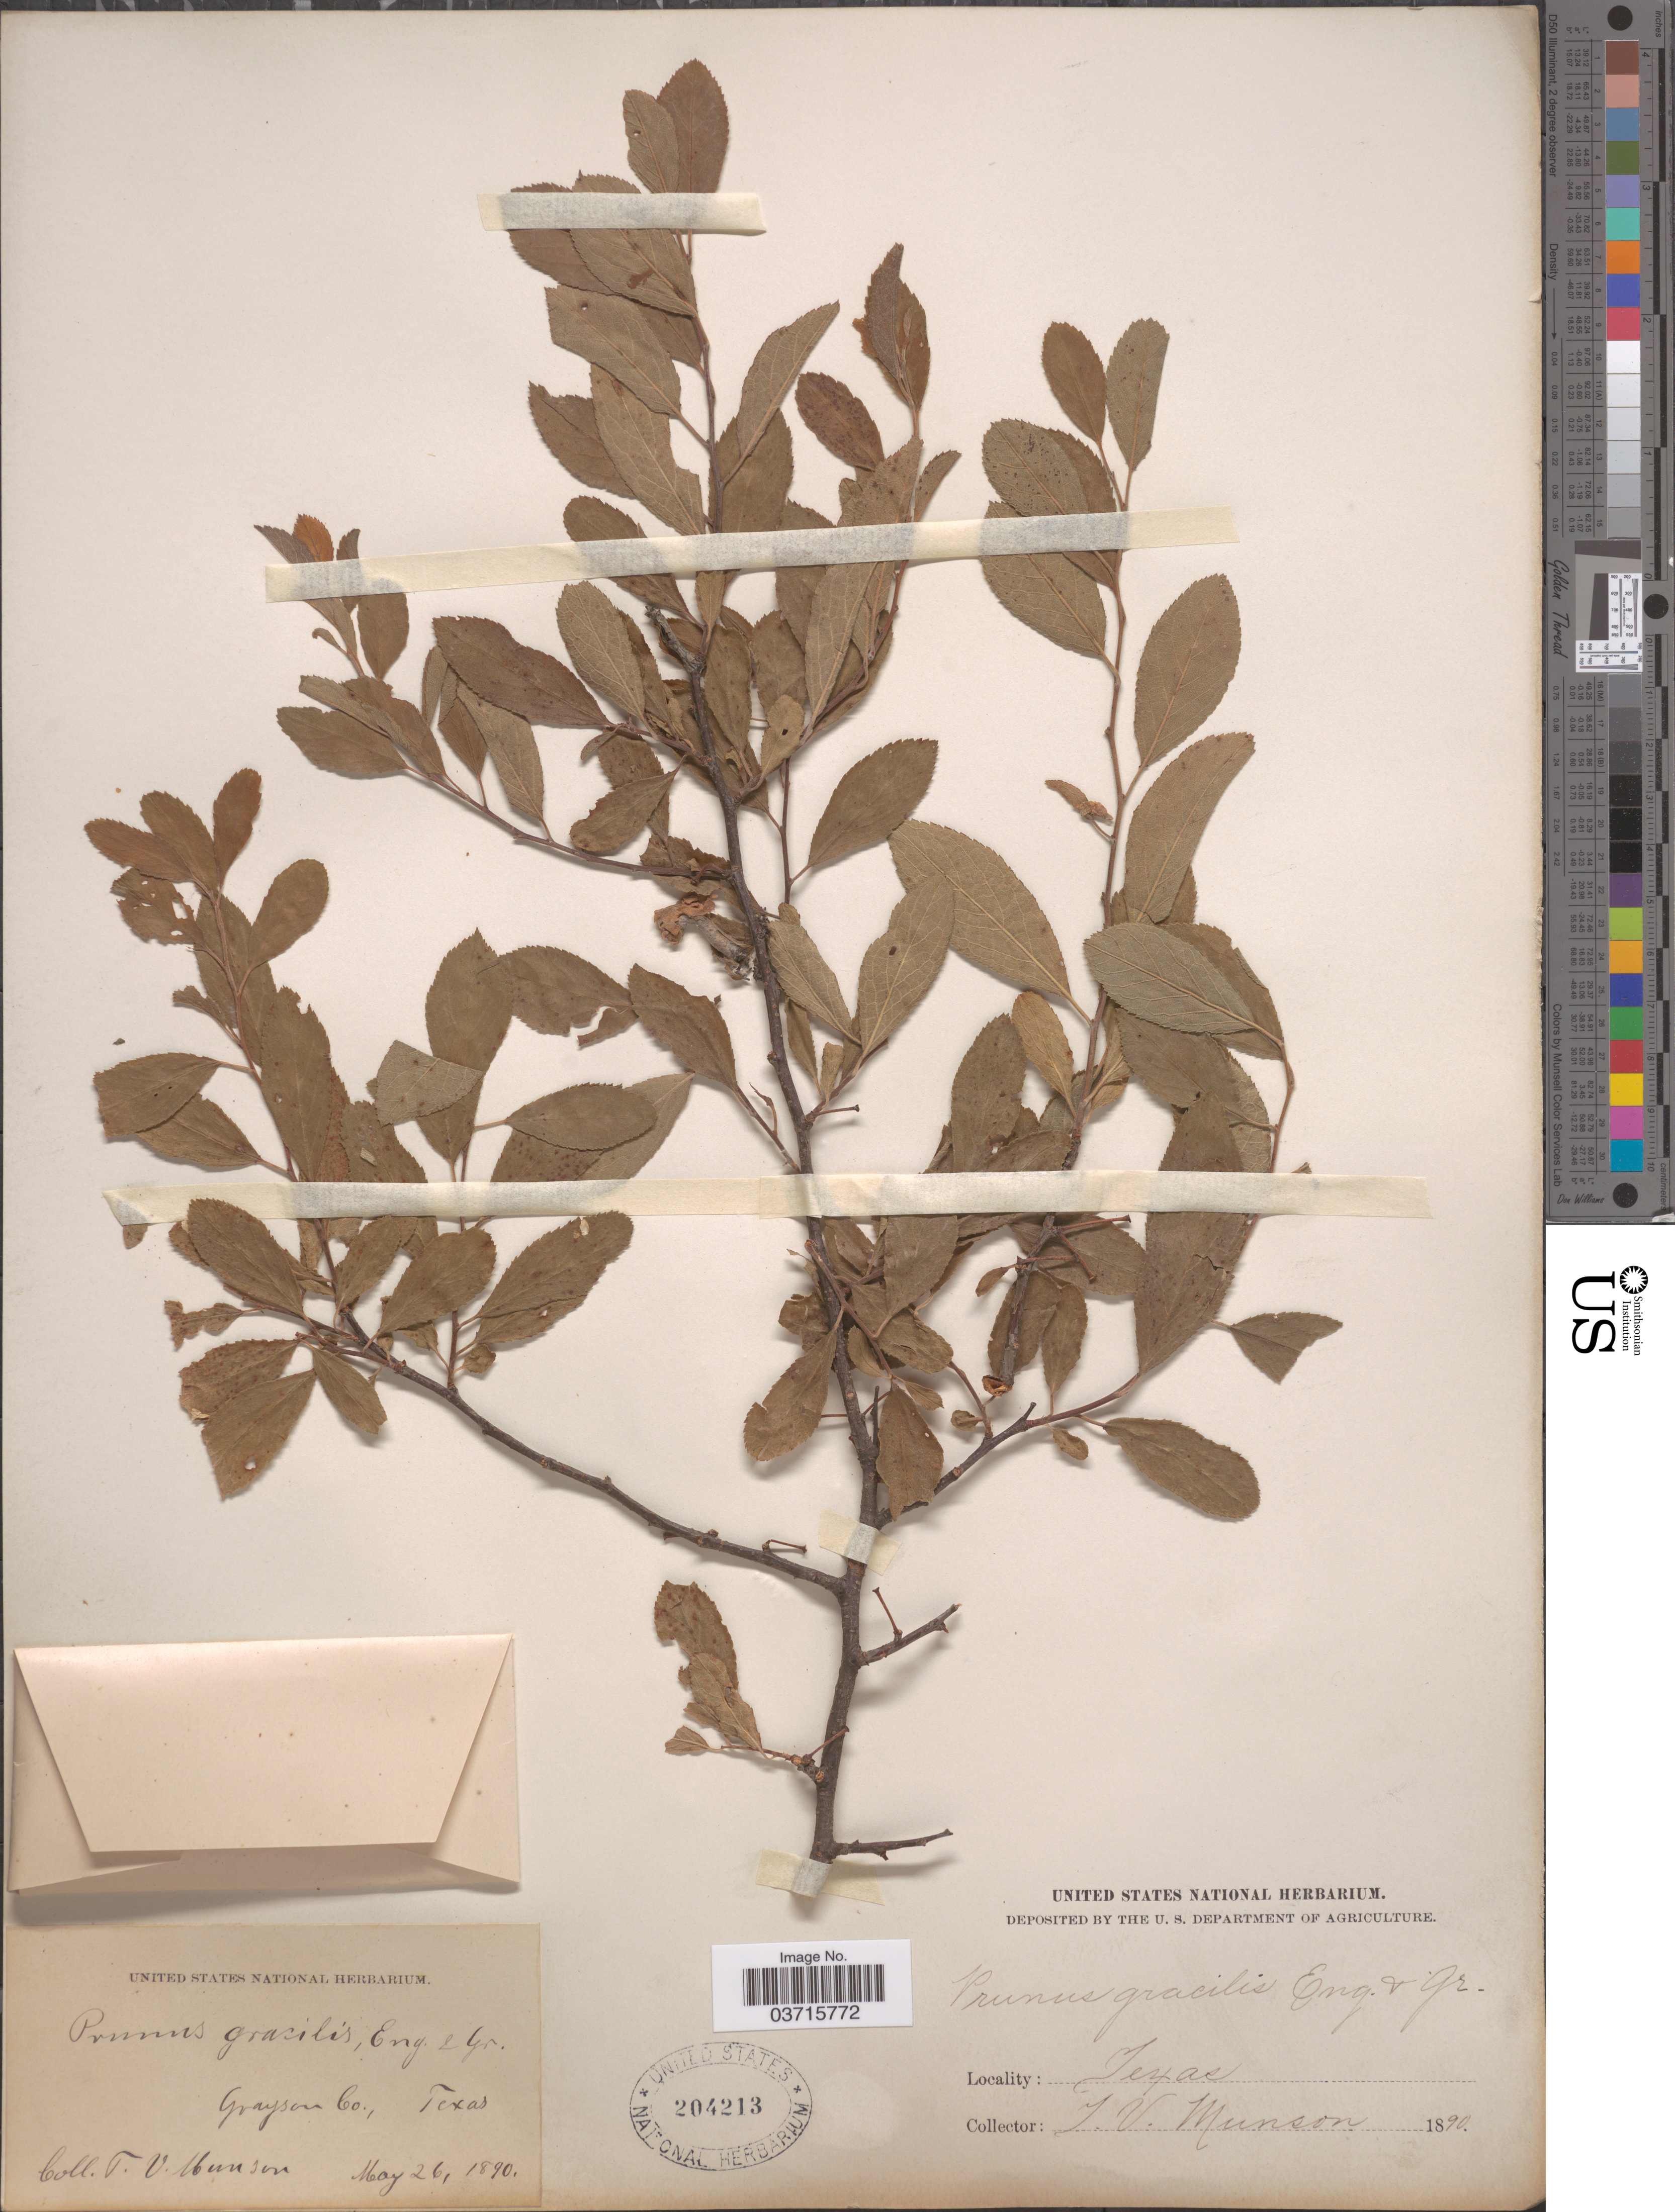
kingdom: Plantae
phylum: Tracheophyta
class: Magnoliopsida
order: Rosales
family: Rosaceae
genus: Prunus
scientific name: Prunus gracilis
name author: Engelm. & A. Gray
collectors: T. V. Munson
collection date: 1890-05-26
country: United States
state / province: Texas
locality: Grayson Co.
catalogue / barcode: US 204213